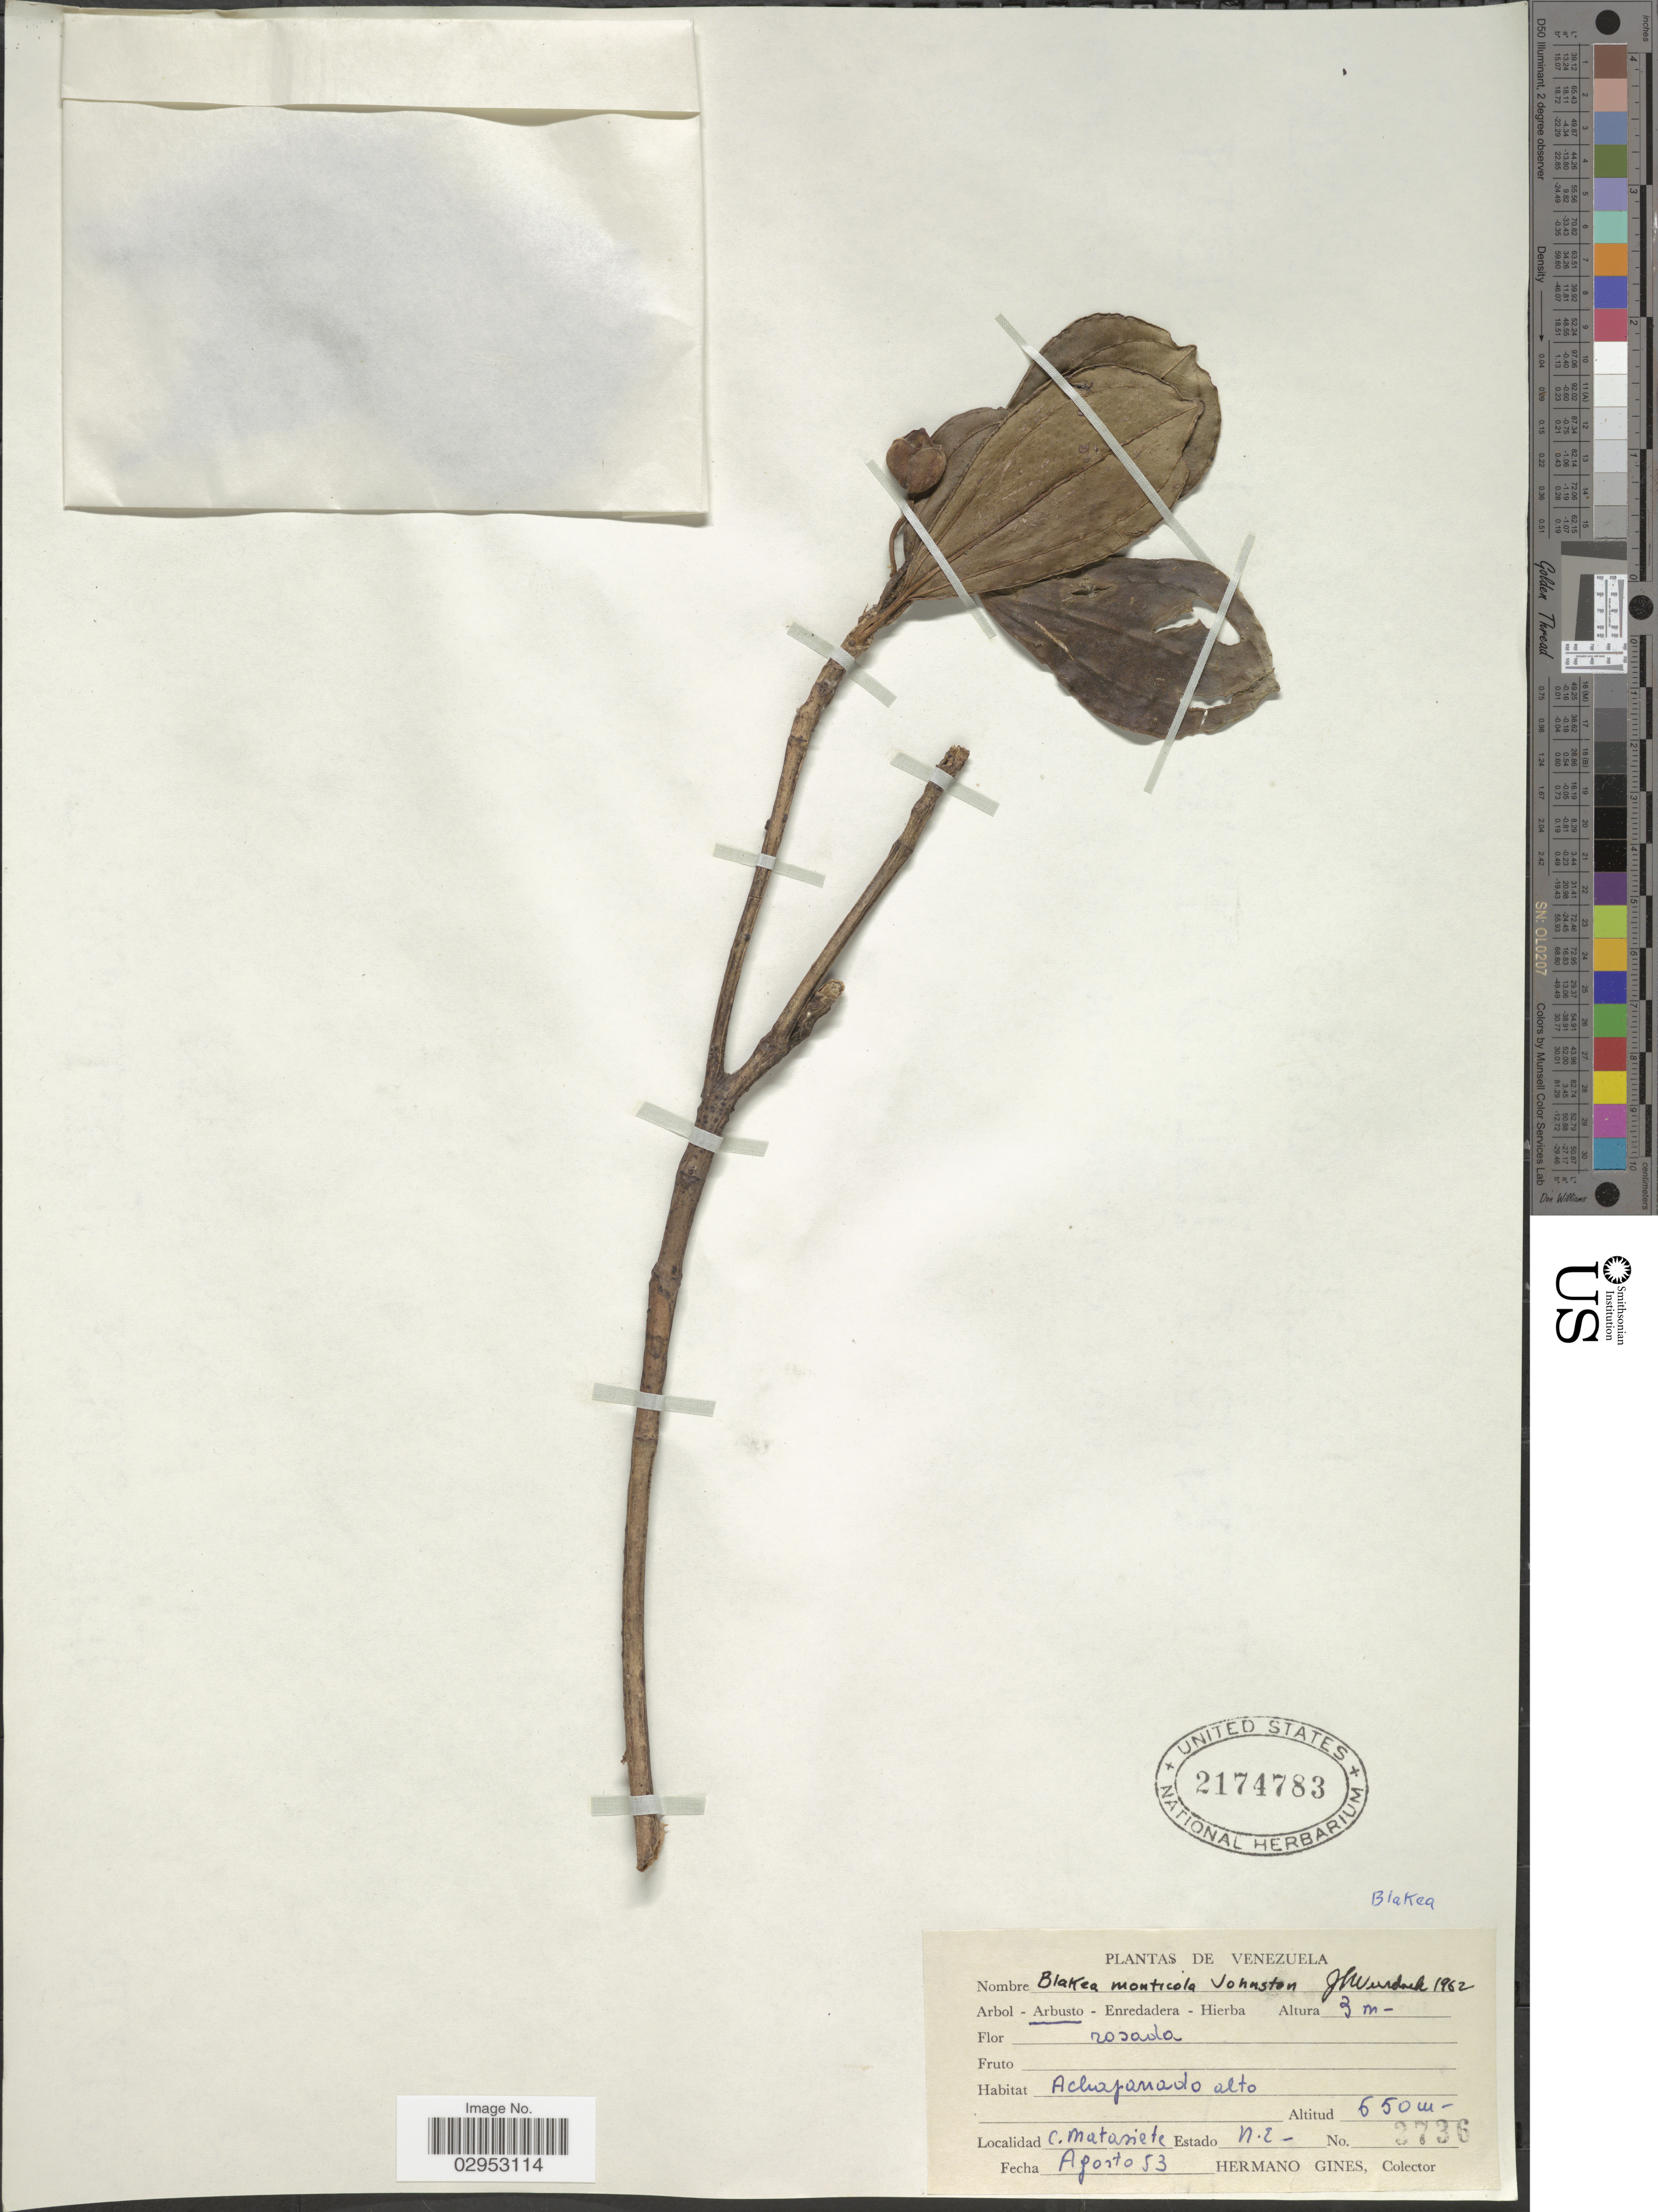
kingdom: Plantae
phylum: Tracheophyta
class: Magnoliopsida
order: Myrtales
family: Melastomataceae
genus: Blakea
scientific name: Blakea monticola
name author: J.R. Johnst.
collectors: Bro. Gines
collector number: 3736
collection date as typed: Transcribed d/m/y: /8/53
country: Venezuela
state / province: Nueva Esparta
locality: C. Matasiete.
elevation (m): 650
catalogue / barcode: US 2174783